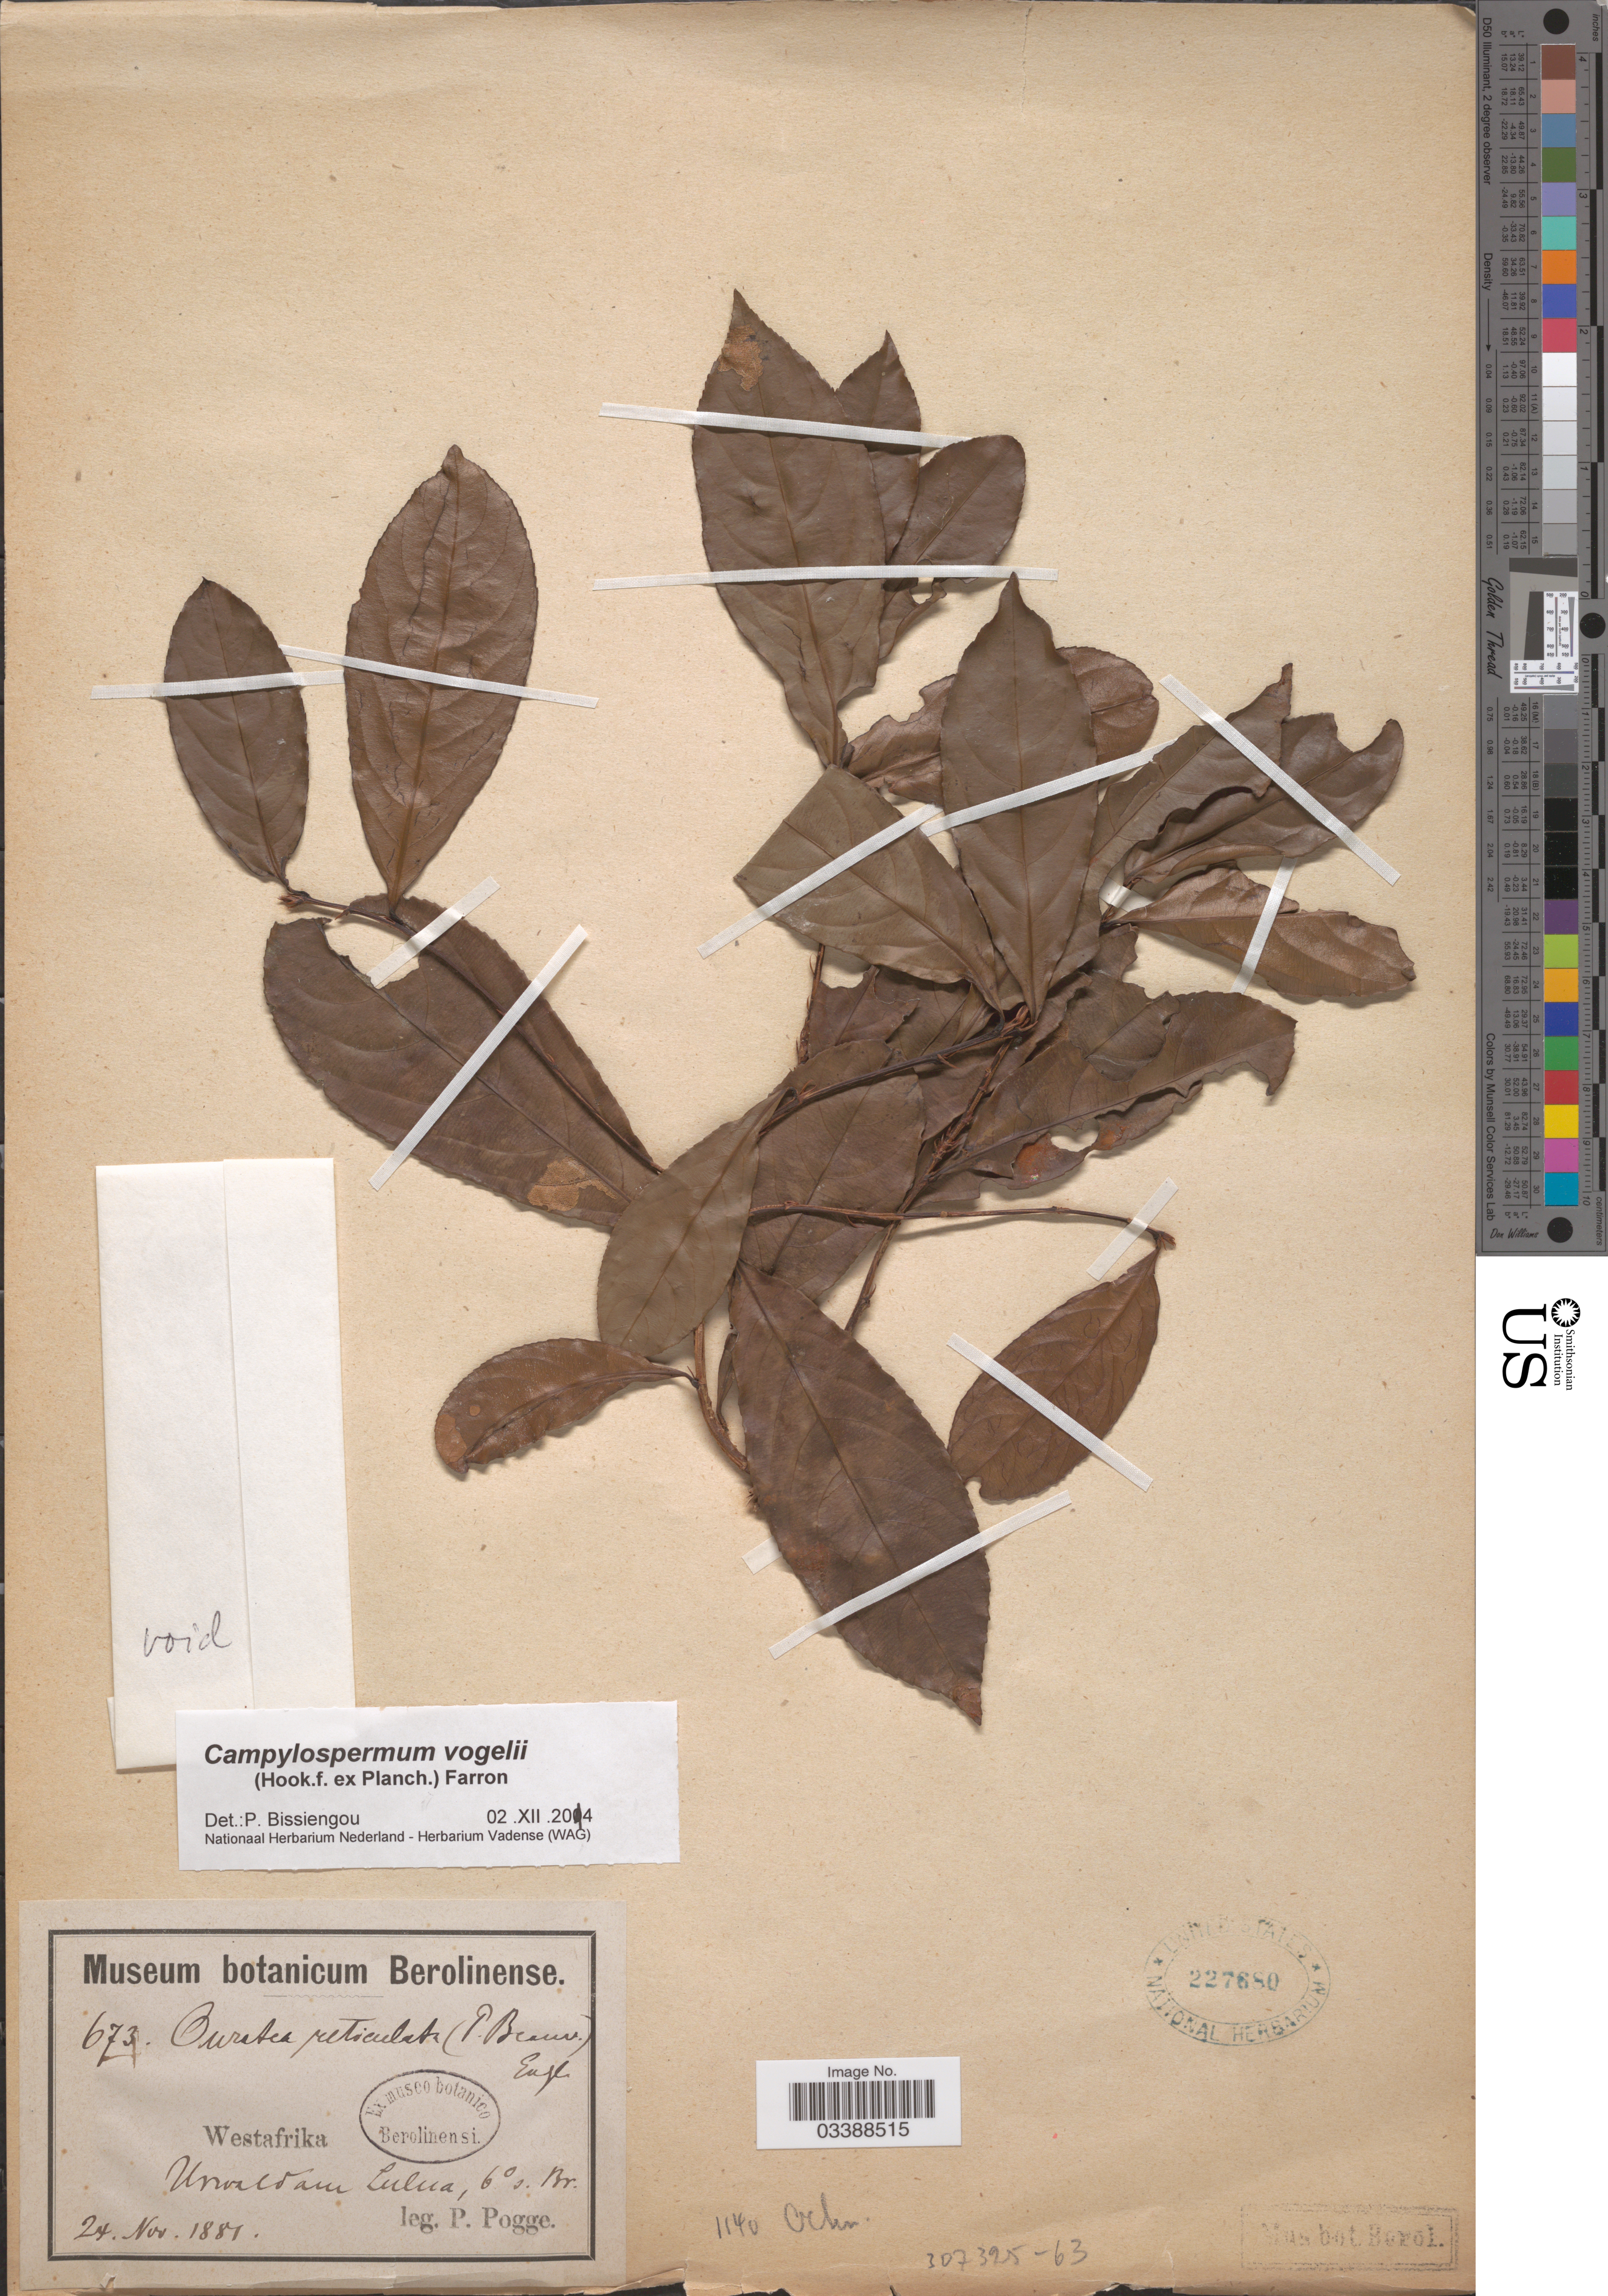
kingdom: Plantae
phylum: Tracheophyta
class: Magnoliopsida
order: Malpighiales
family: Ochnaceae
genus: Campylospermum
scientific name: Campylospermum vogelii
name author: (L.H. Hooker) Farron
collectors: P. Pogge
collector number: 673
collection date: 1881-11-24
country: Congo, Democratic Republic of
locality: Westafrika. Urwaldam Lulua, 6° s. Br.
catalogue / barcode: US 227680